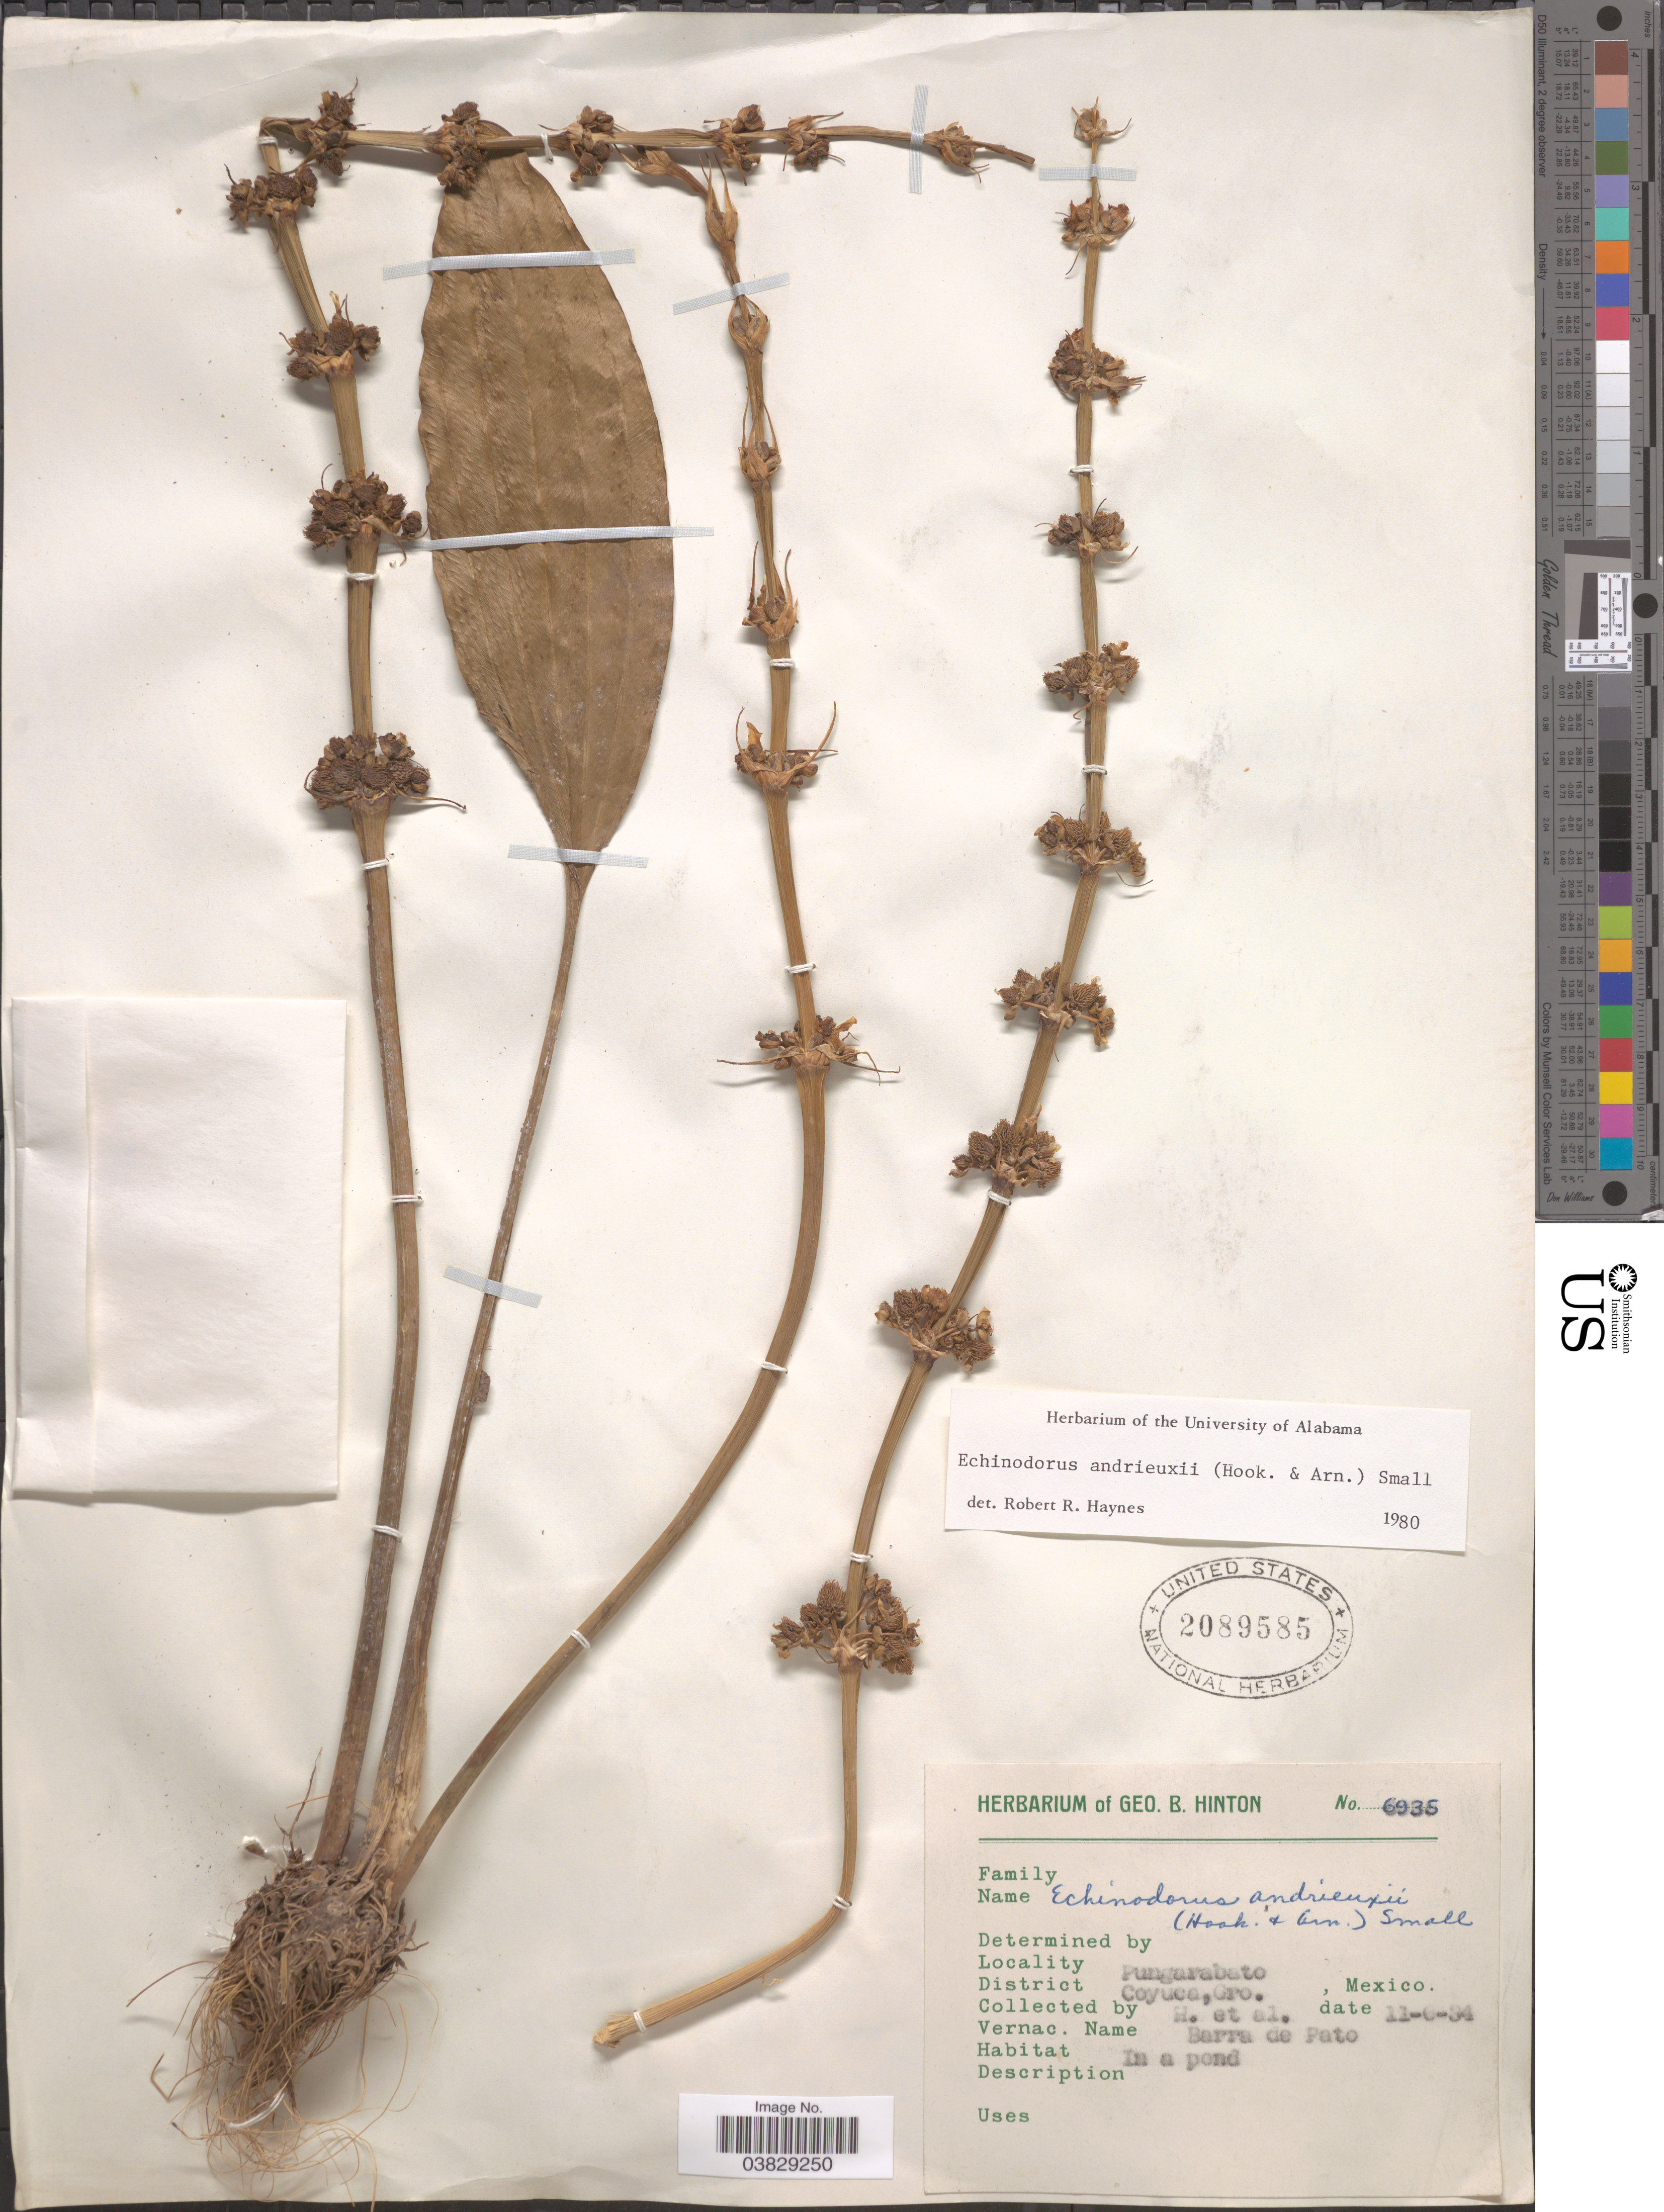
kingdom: Plantae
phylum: Tracheophyta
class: Liliopsida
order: Alismatales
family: Alismataceae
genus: Echinodorus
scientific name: Echinodorus andrieuxii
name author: (Hook. & Arn.) Small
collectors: G. B. Hinton & et al.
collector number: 6935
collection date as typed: Transcribed d/m/y: 11/6/34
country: Mexico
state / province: Guerrero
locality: Pungaraboto. District Coyuca.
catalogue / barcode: US 2089585